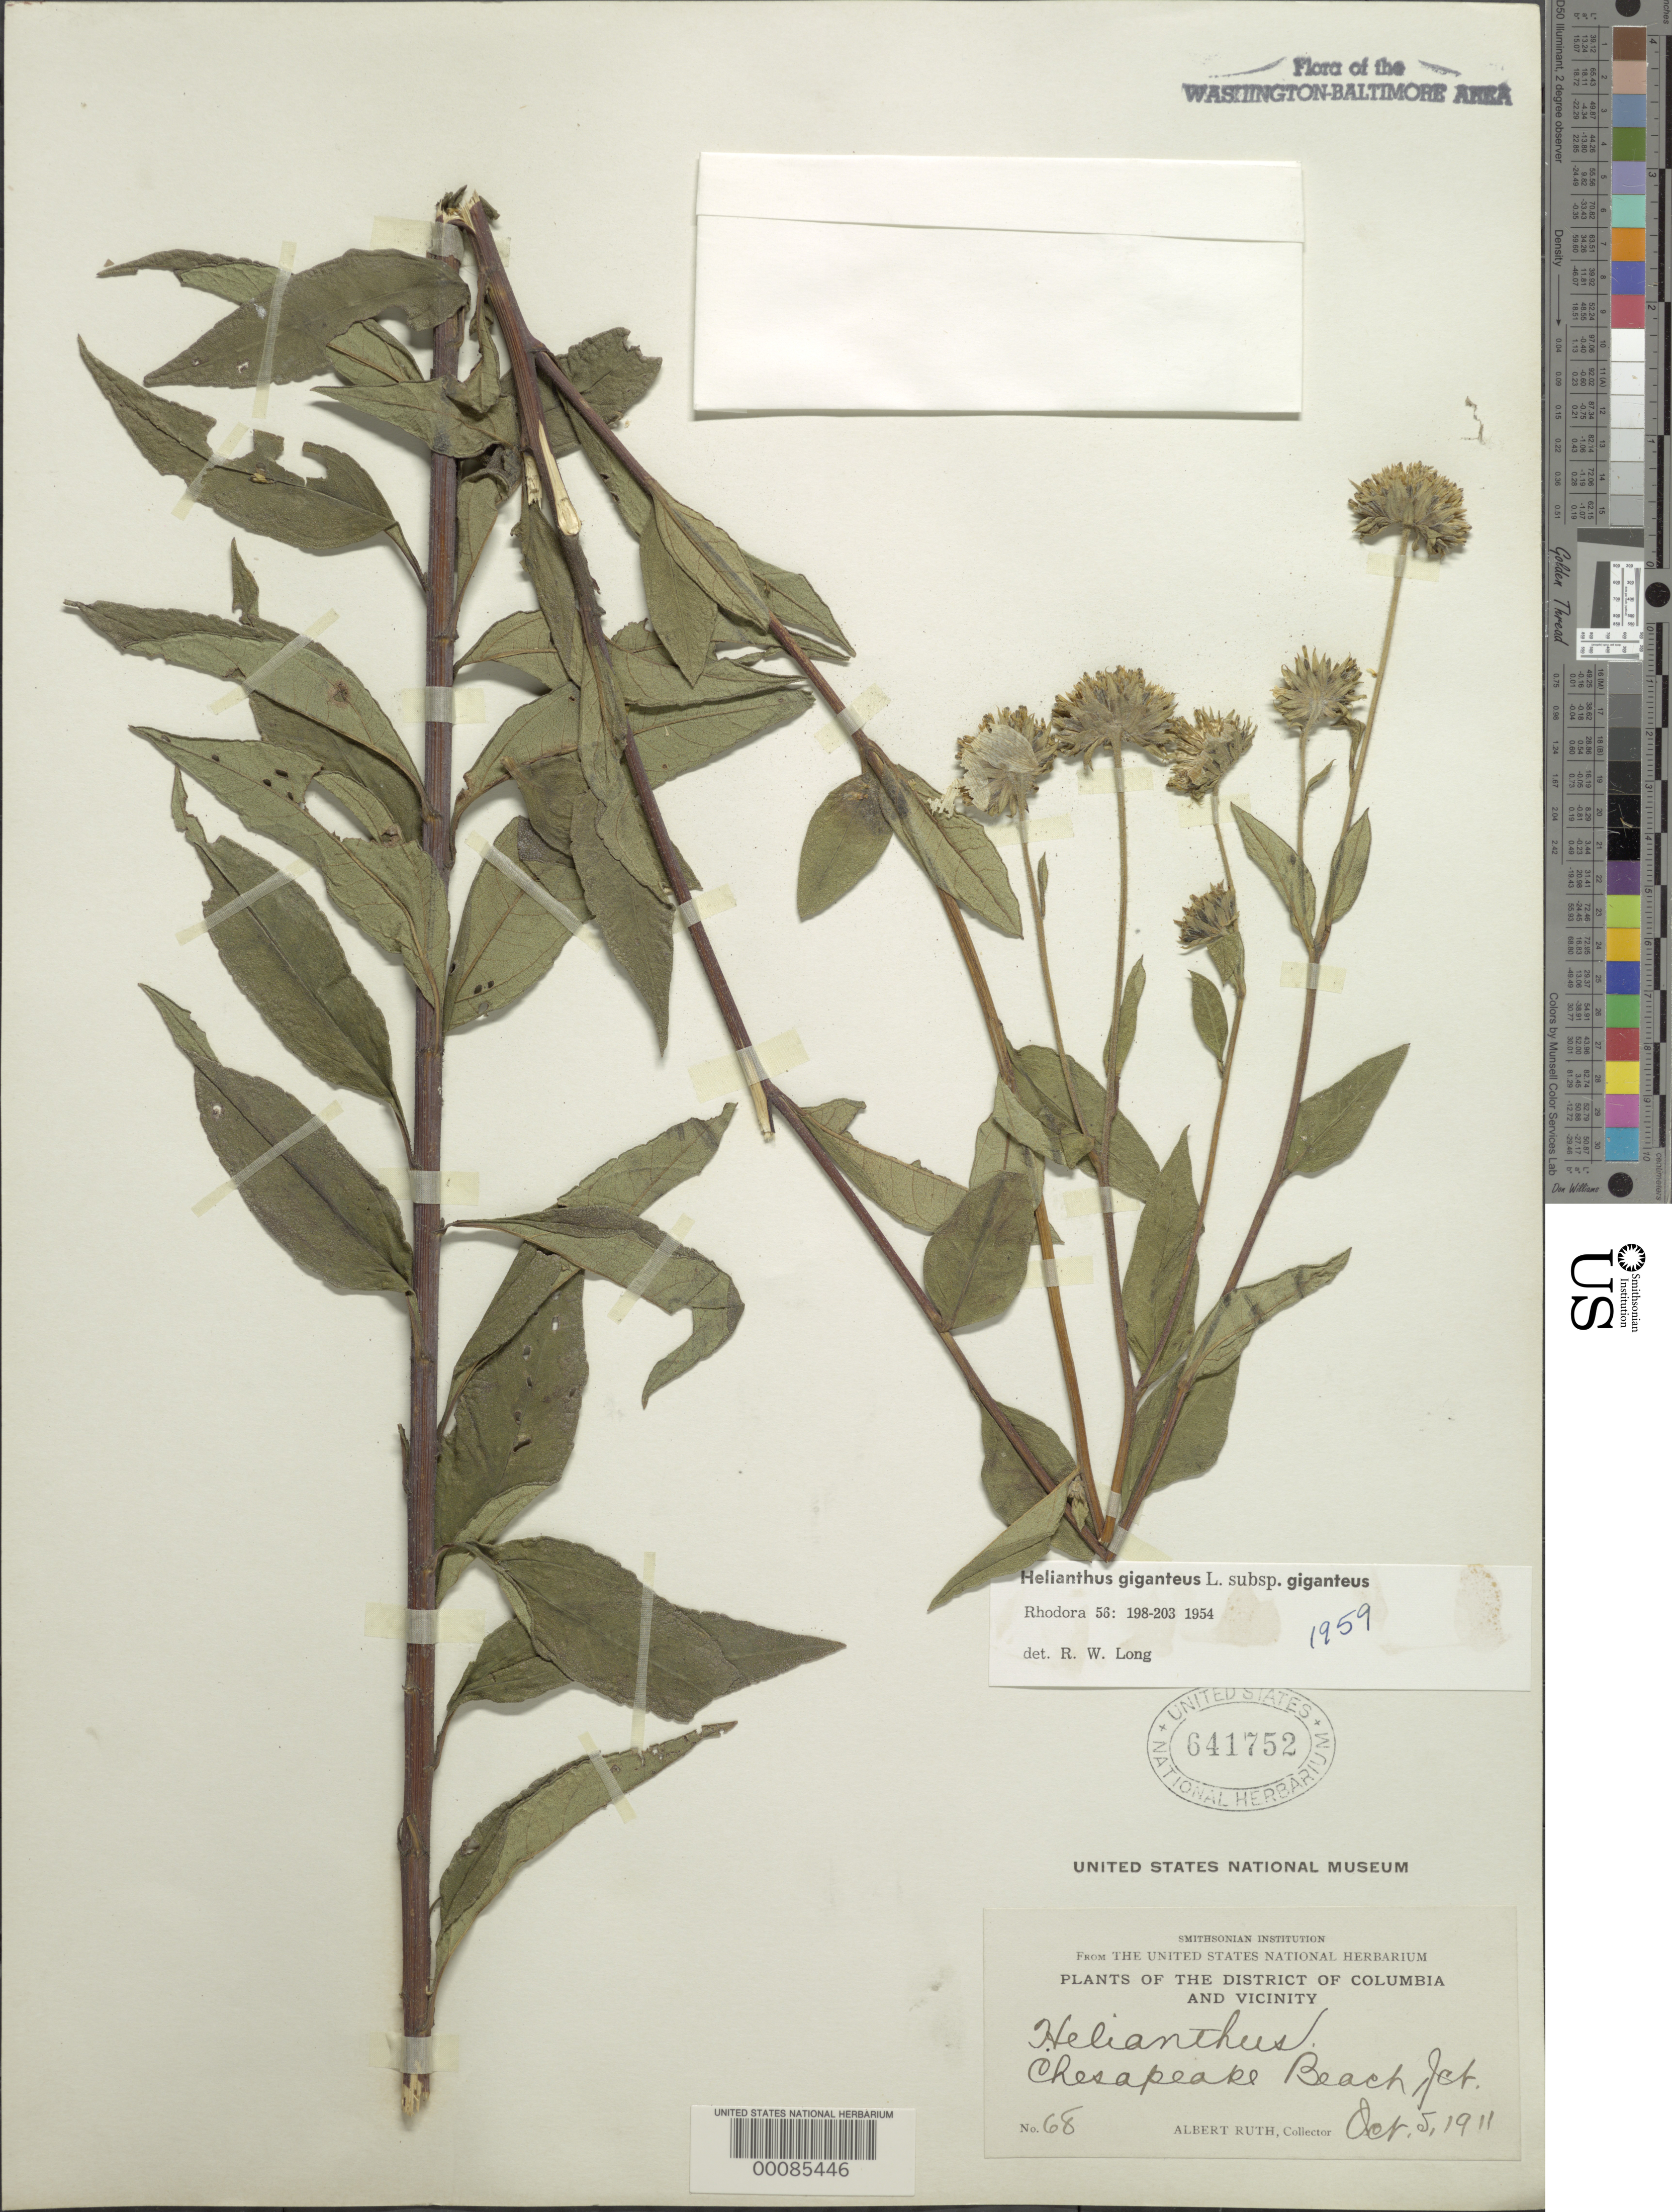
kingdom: Plantae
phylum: Tracheophyta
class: Magnoliopsida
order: Asterales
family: Asteraceae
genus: Helianthus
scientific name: Helianthus giganteus var. giganteus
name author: L.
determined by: Long, R. W.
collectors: A. Ruth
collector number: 68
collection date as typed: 05 Oct 1911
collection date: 1911-10-05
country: United States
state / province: Maryland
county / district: Calvert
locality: Chesapeake Beach junction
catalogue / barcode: US 641752